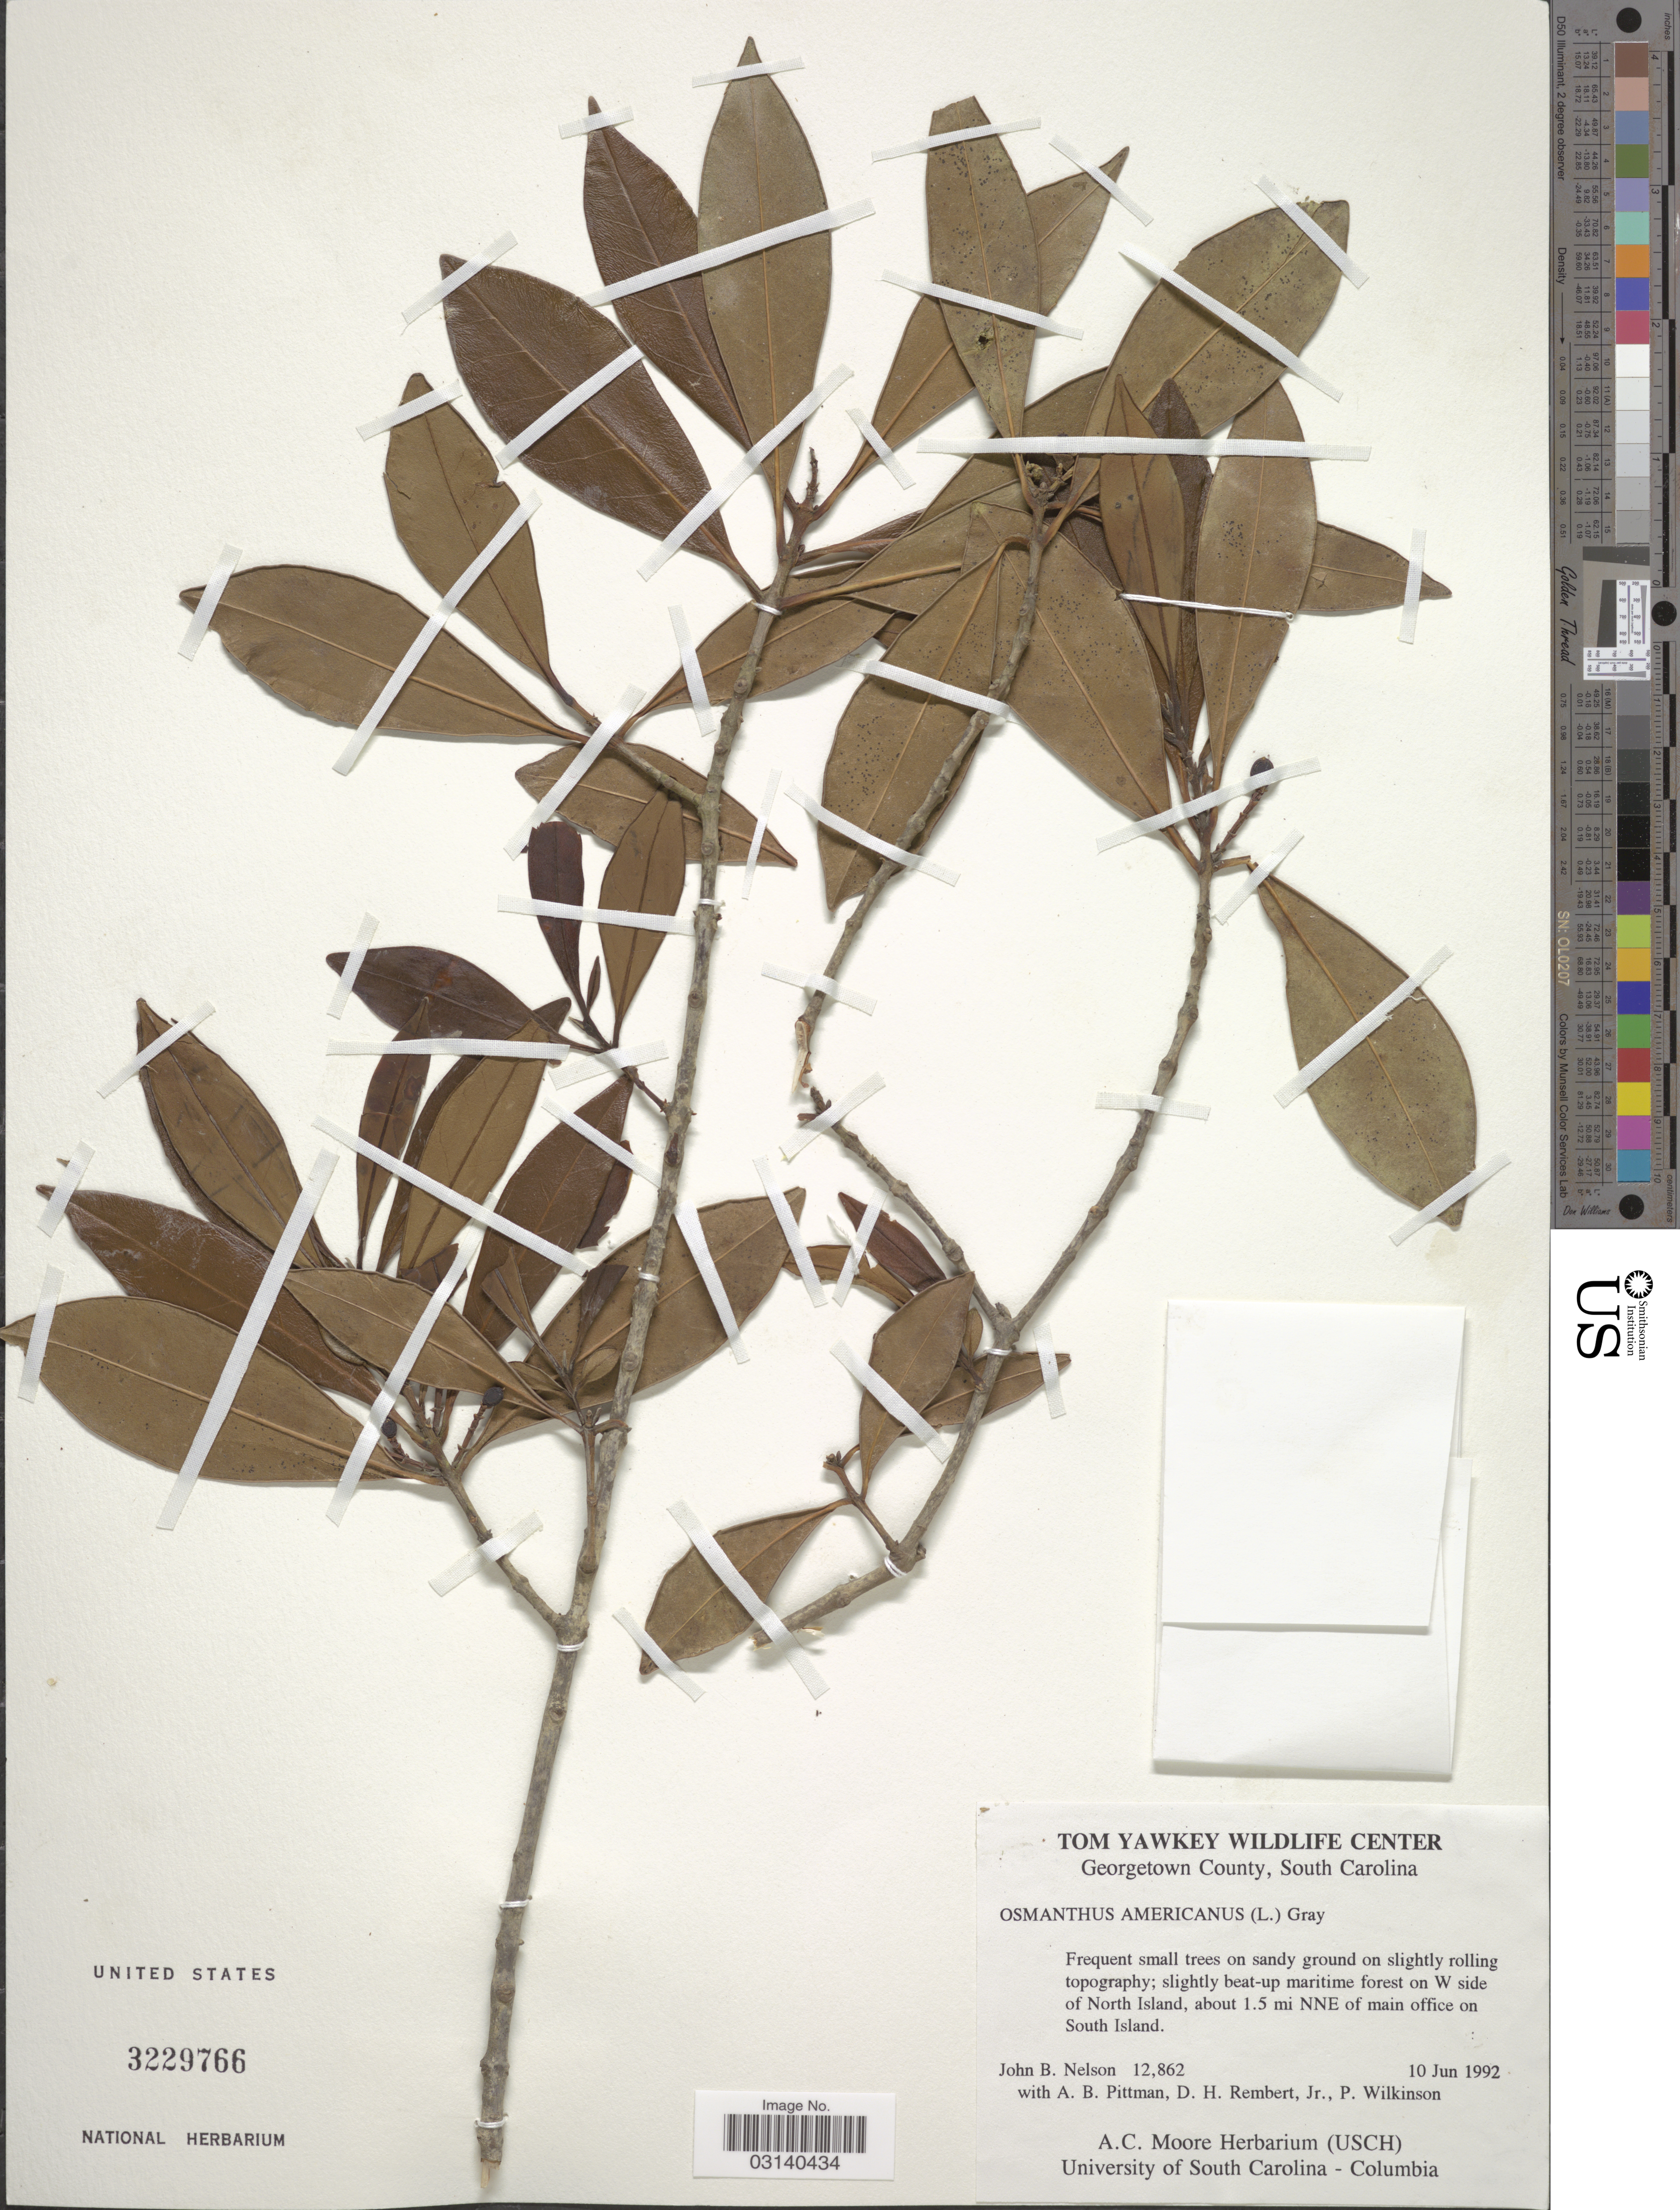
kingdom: Plantae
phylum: Tracheophyta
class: Magnoliopsida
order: Lamiales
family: Oleaceae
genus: Osmanthus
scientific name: Osmanthus americanus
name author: (L.) A. Gray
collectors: J. Nelson, A. B. Pittman, D. Rembert & P. Wilkinson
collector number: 12862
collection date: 1992-06-10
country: United States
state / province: South Carolina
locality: Tom Yawkey Wildlife Center, Georgetown County, South Carolina, slightly beat-up maritime forest on W side of North Island, about 1.5 mi NNE of main office on South Island.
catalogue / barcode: US 3229766